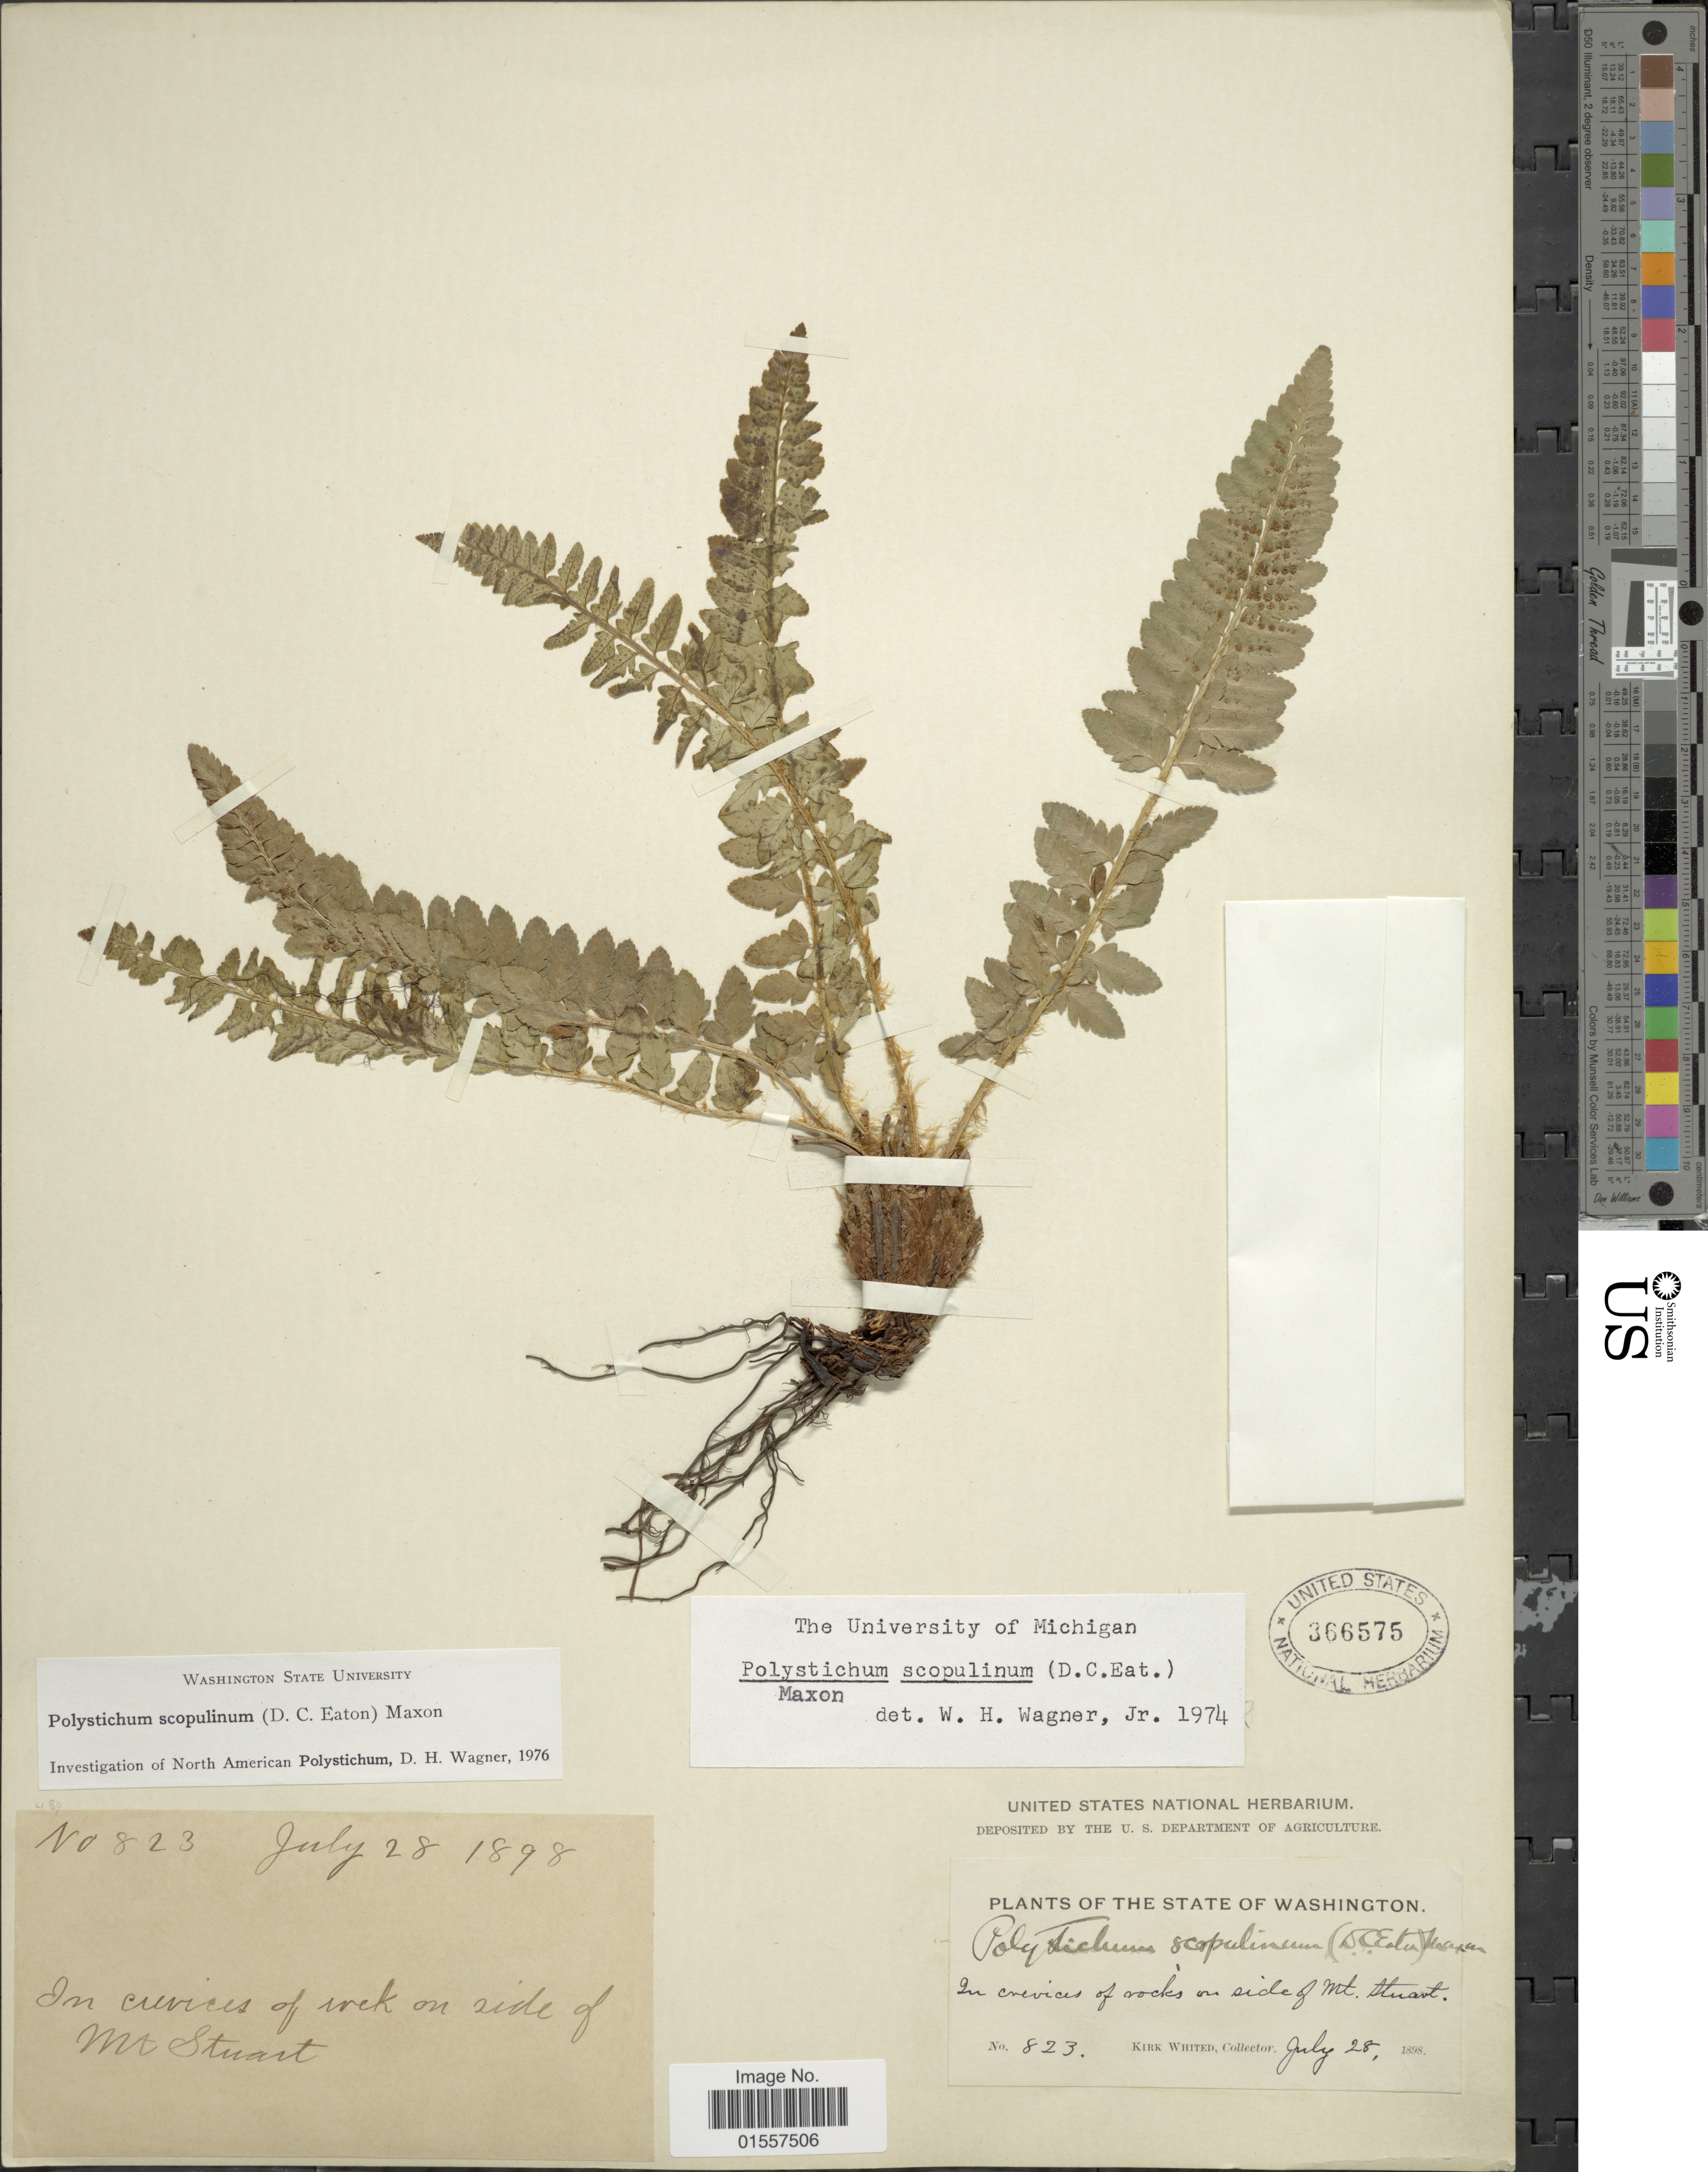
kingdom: Plantae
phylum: Tracheophyta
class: Polypodiopsida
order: Polypodiales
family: Dryopteridaceae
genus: Polystichum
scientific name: Polystichum scopulinum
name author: (D.C. Eaton) Maxon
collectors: K. Whited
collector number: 823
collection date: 1898-07-28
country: United States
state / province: Washington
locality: State of Washington, on side of Mt. Stuart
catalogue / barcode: US 366575